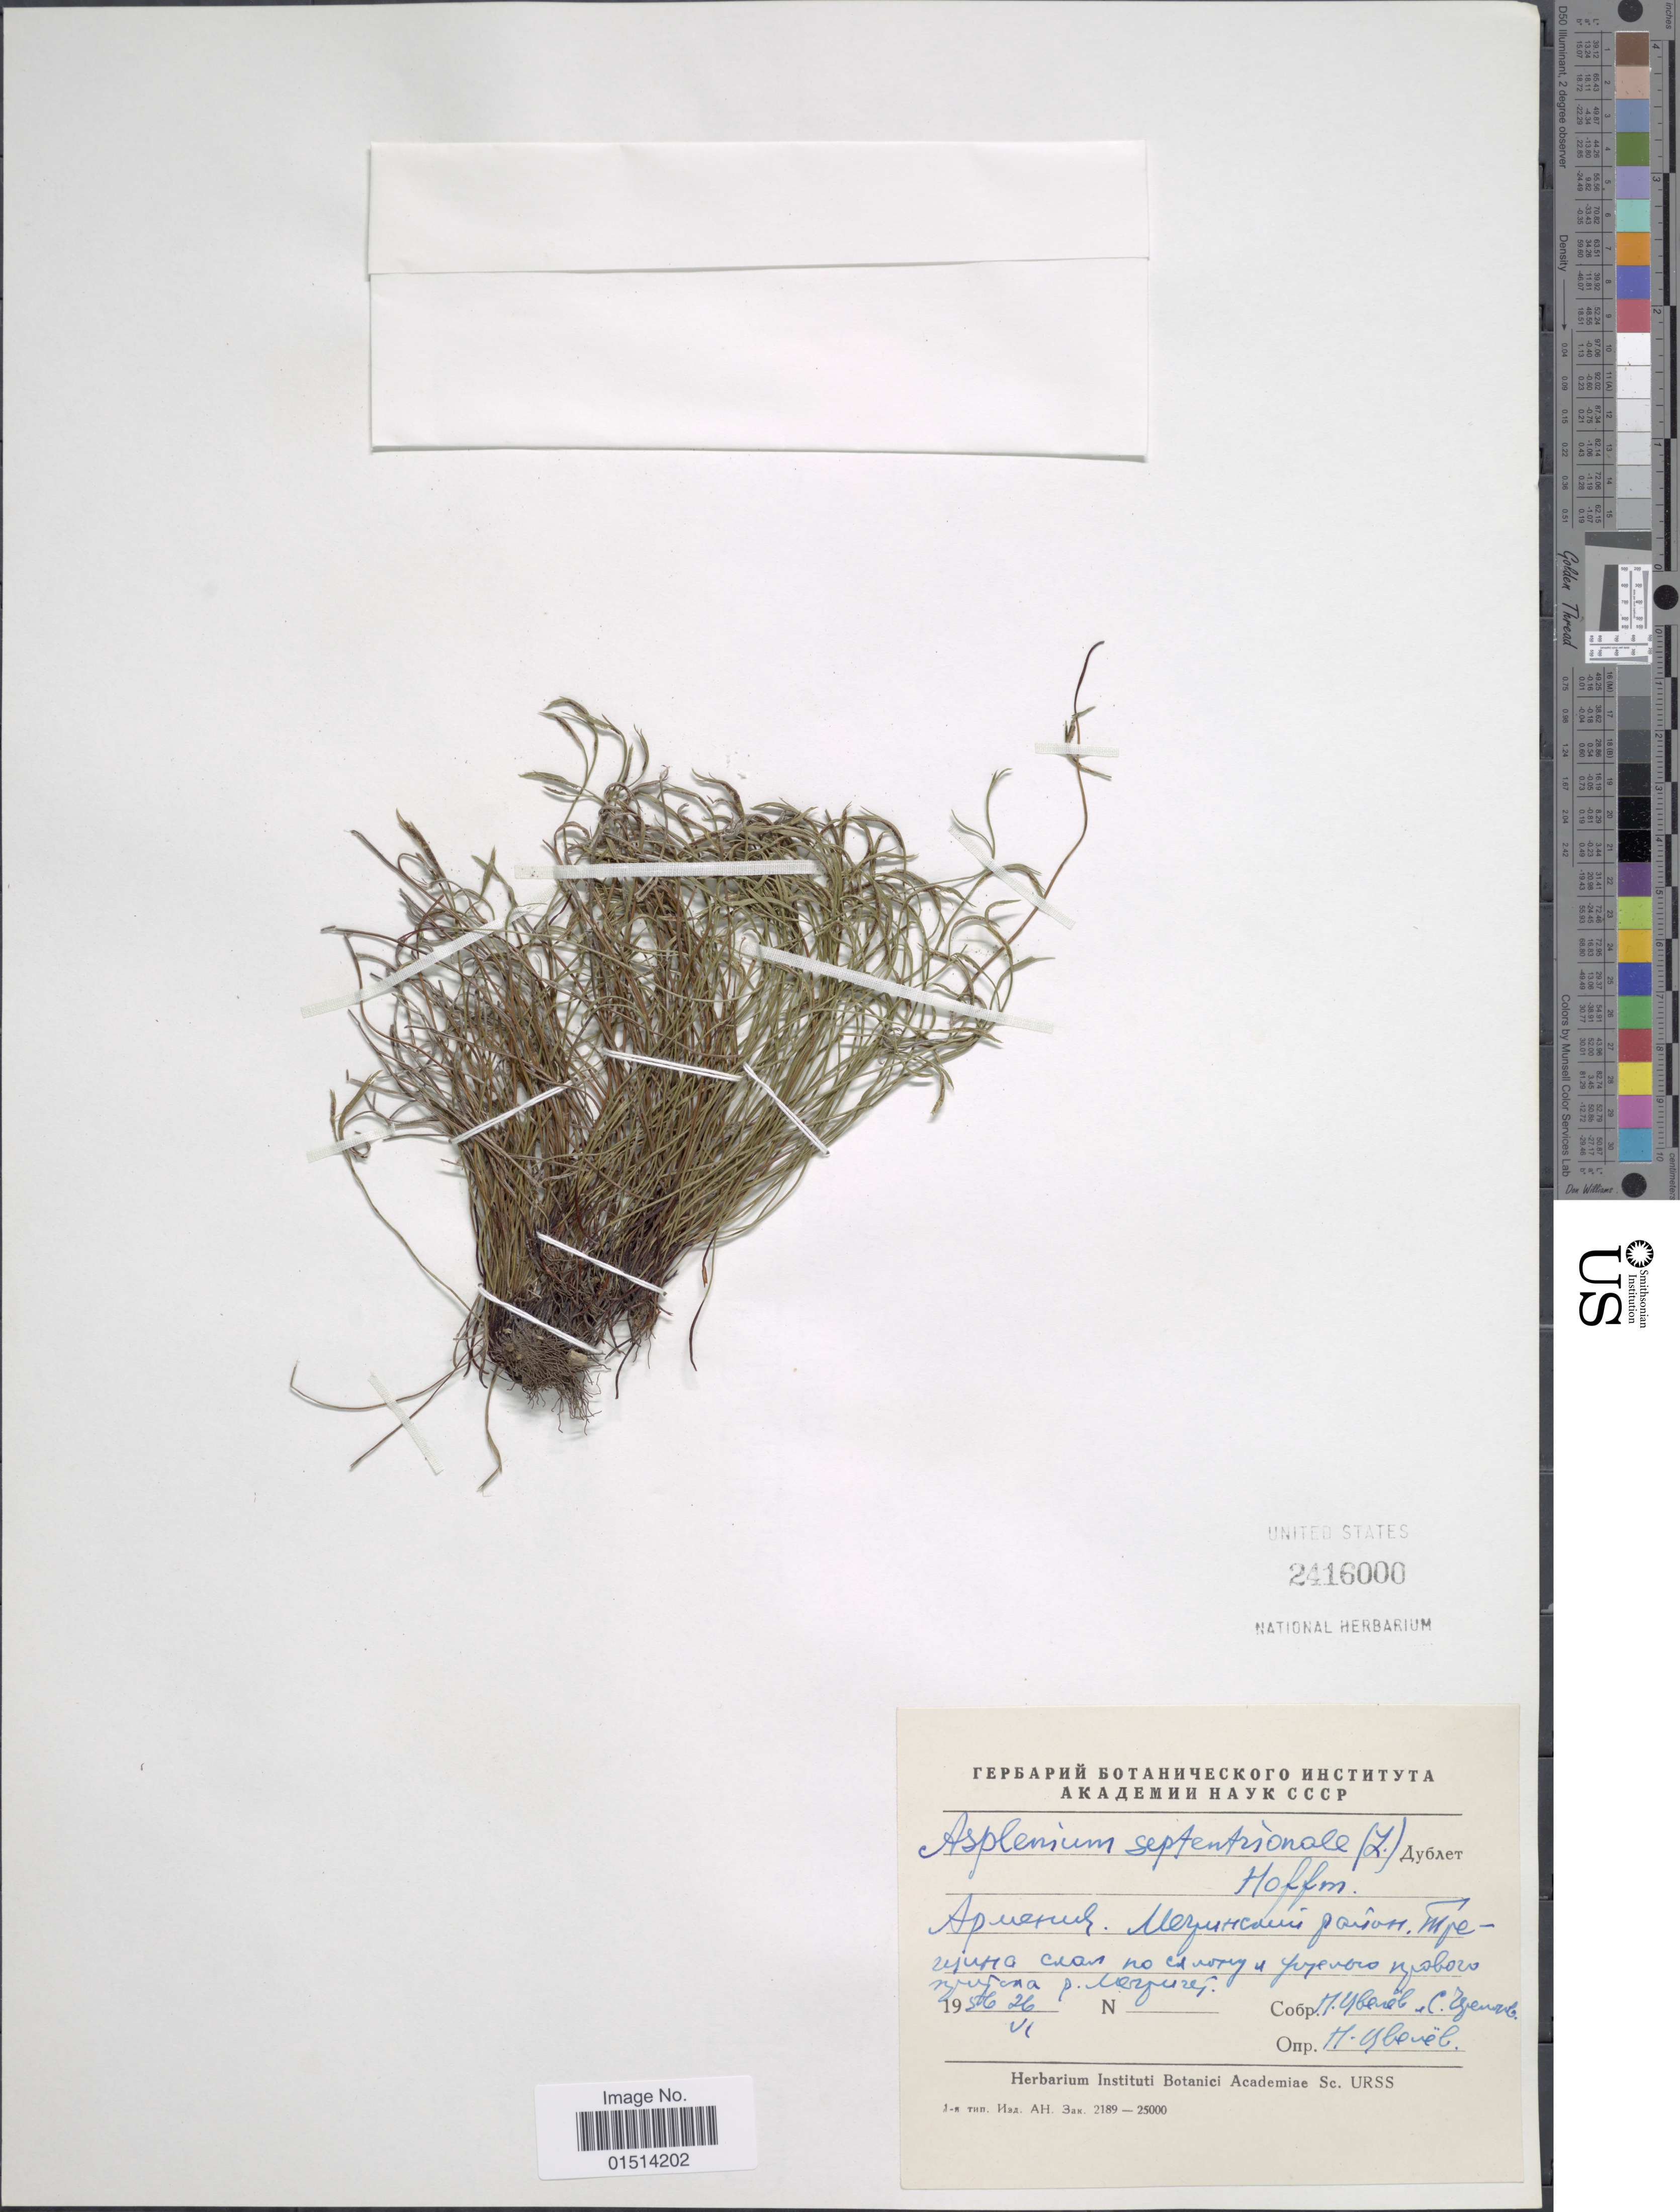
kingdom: Plantae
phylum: Tracheophyta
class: Polypodiopsida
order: Polypodiales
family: Aspleniaceae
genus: Asplenium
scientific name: Asplenium septentrionale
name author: (L.) Hoffm.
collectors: Collector illegible & Collector illegible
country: Armenia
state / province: Syunik'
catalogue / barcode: US 2416000